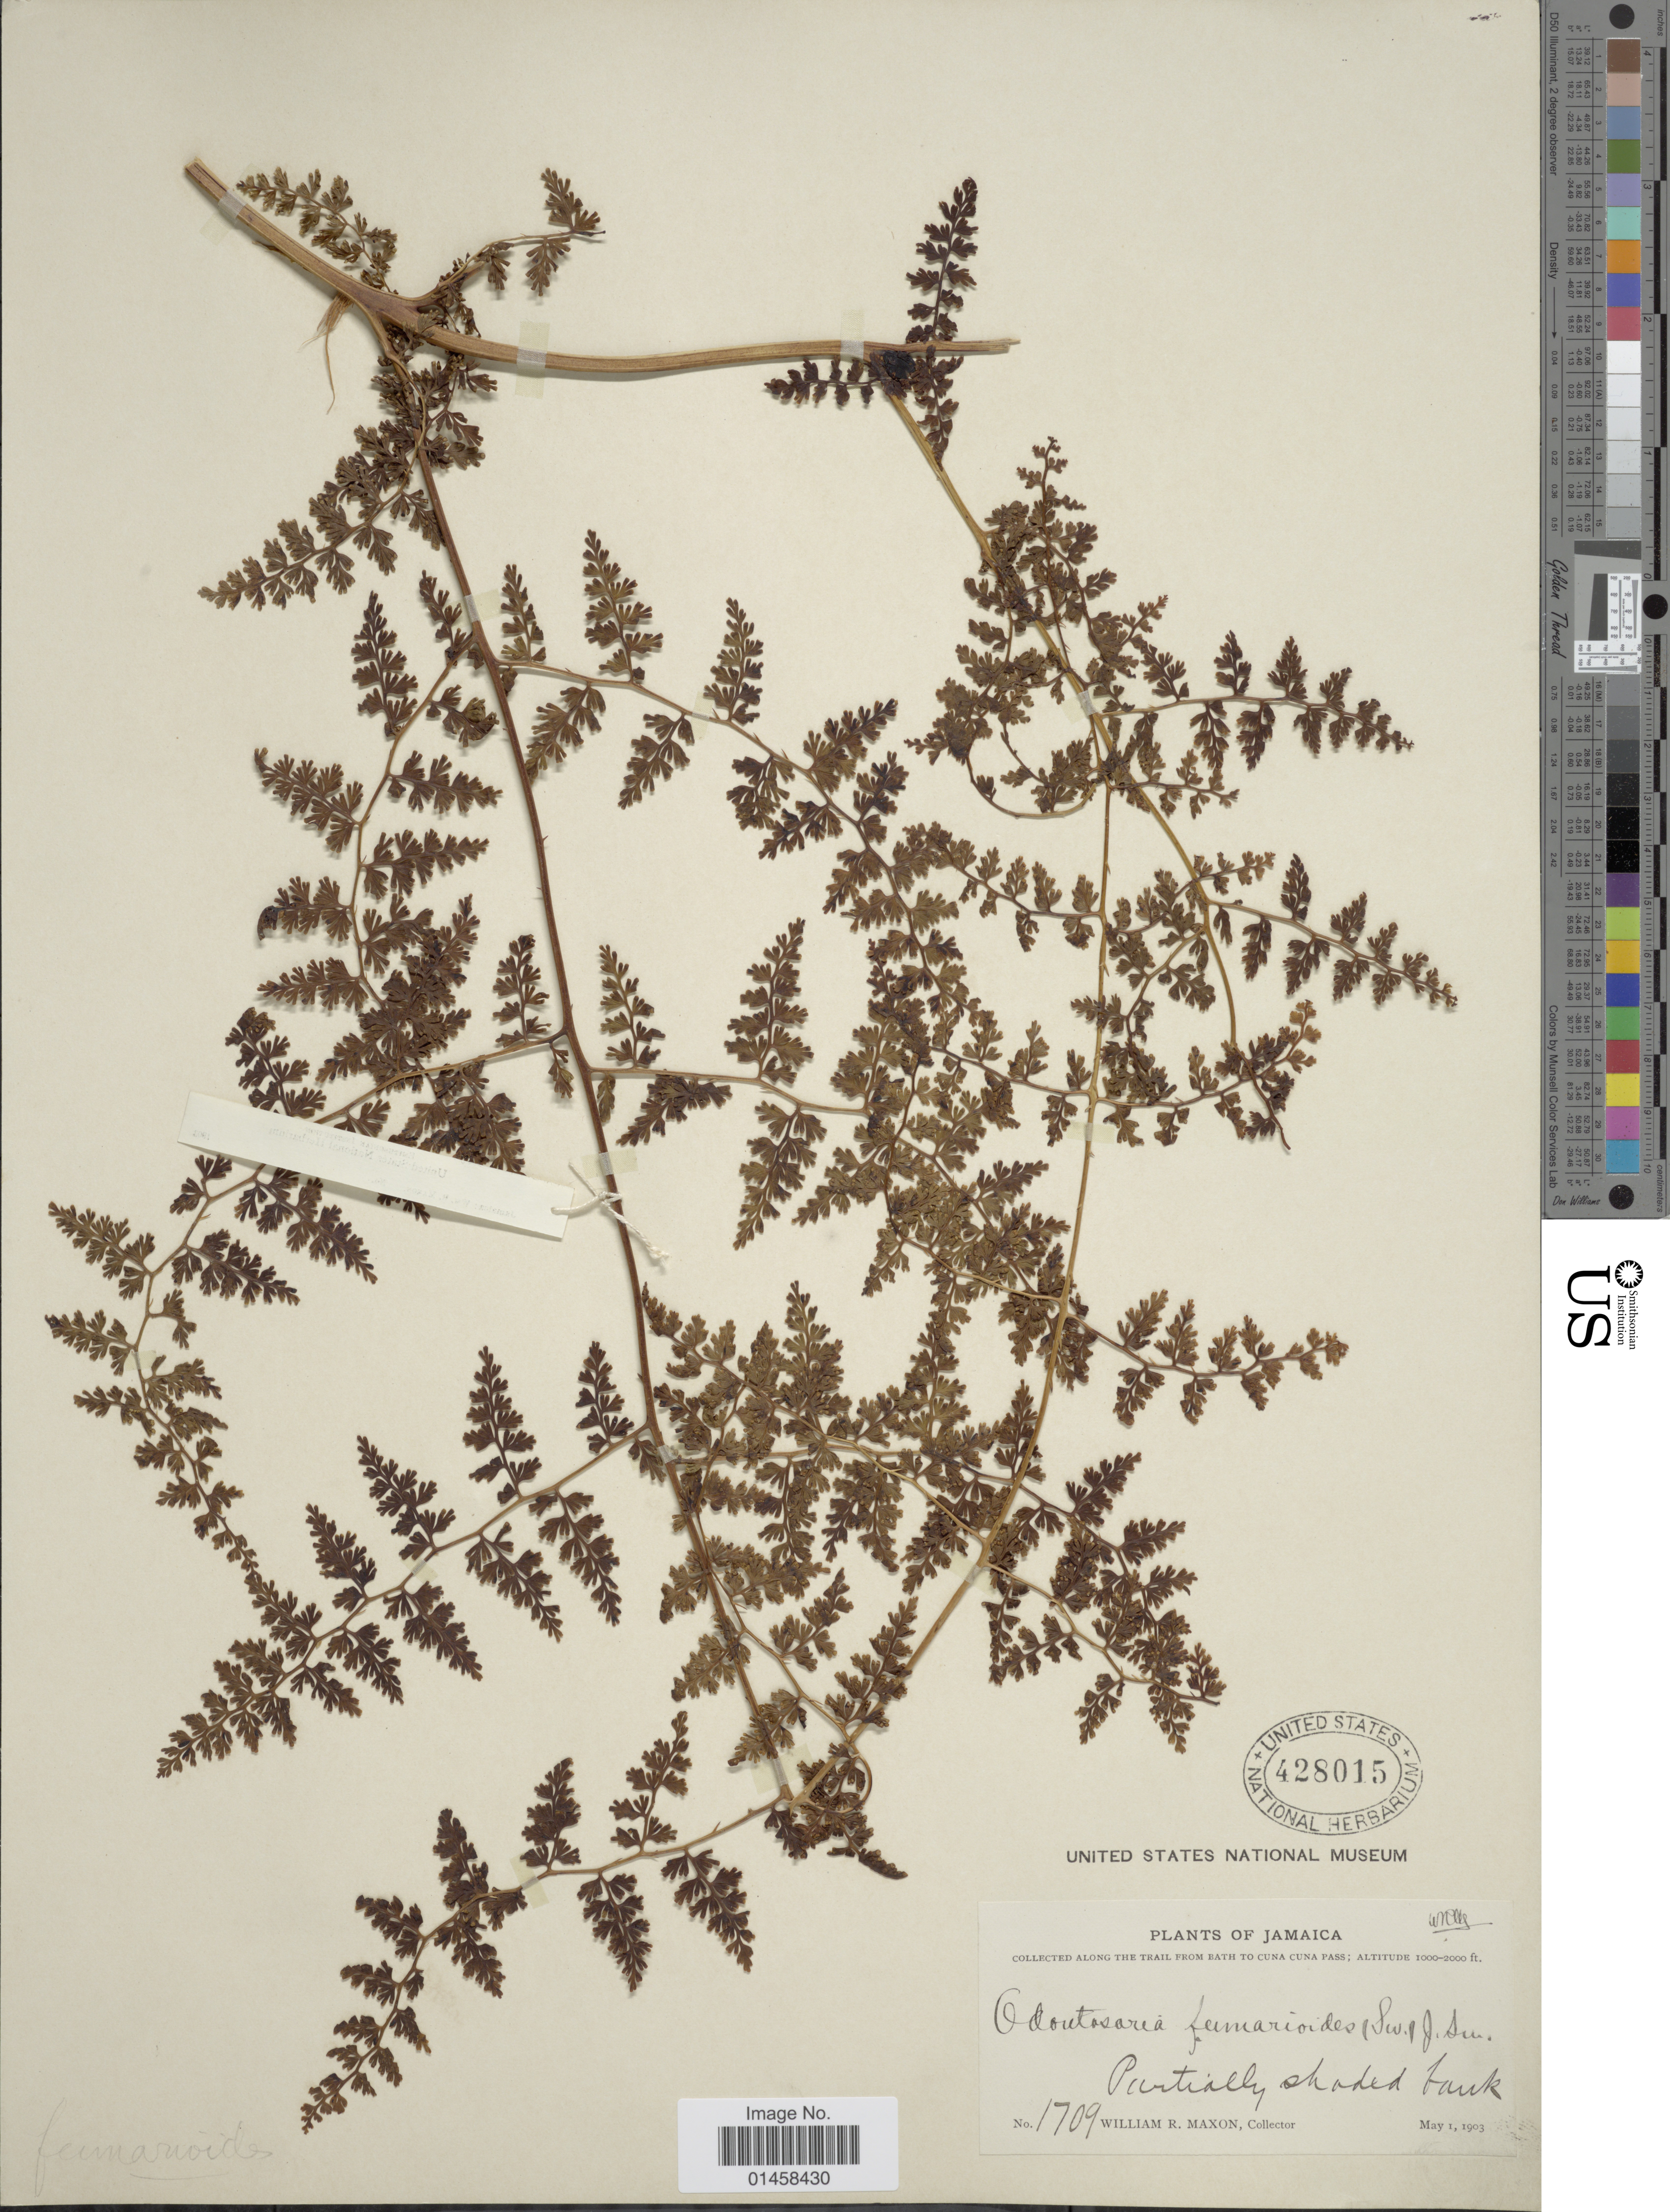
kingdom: Plantae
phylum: Tracheophyta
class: Polypodiopsida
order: Polypodiales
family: Lindsaeaceae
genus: Odontosoria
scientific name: Odontosoria fumarioides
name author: (Sw.) J. Sm.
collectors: W. R. Maxon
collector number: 1709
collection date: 1903-05-01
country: Jamaica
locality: Along the trail from Bath to Cuna Cuna Pass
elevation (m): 305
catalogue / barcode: US 428015